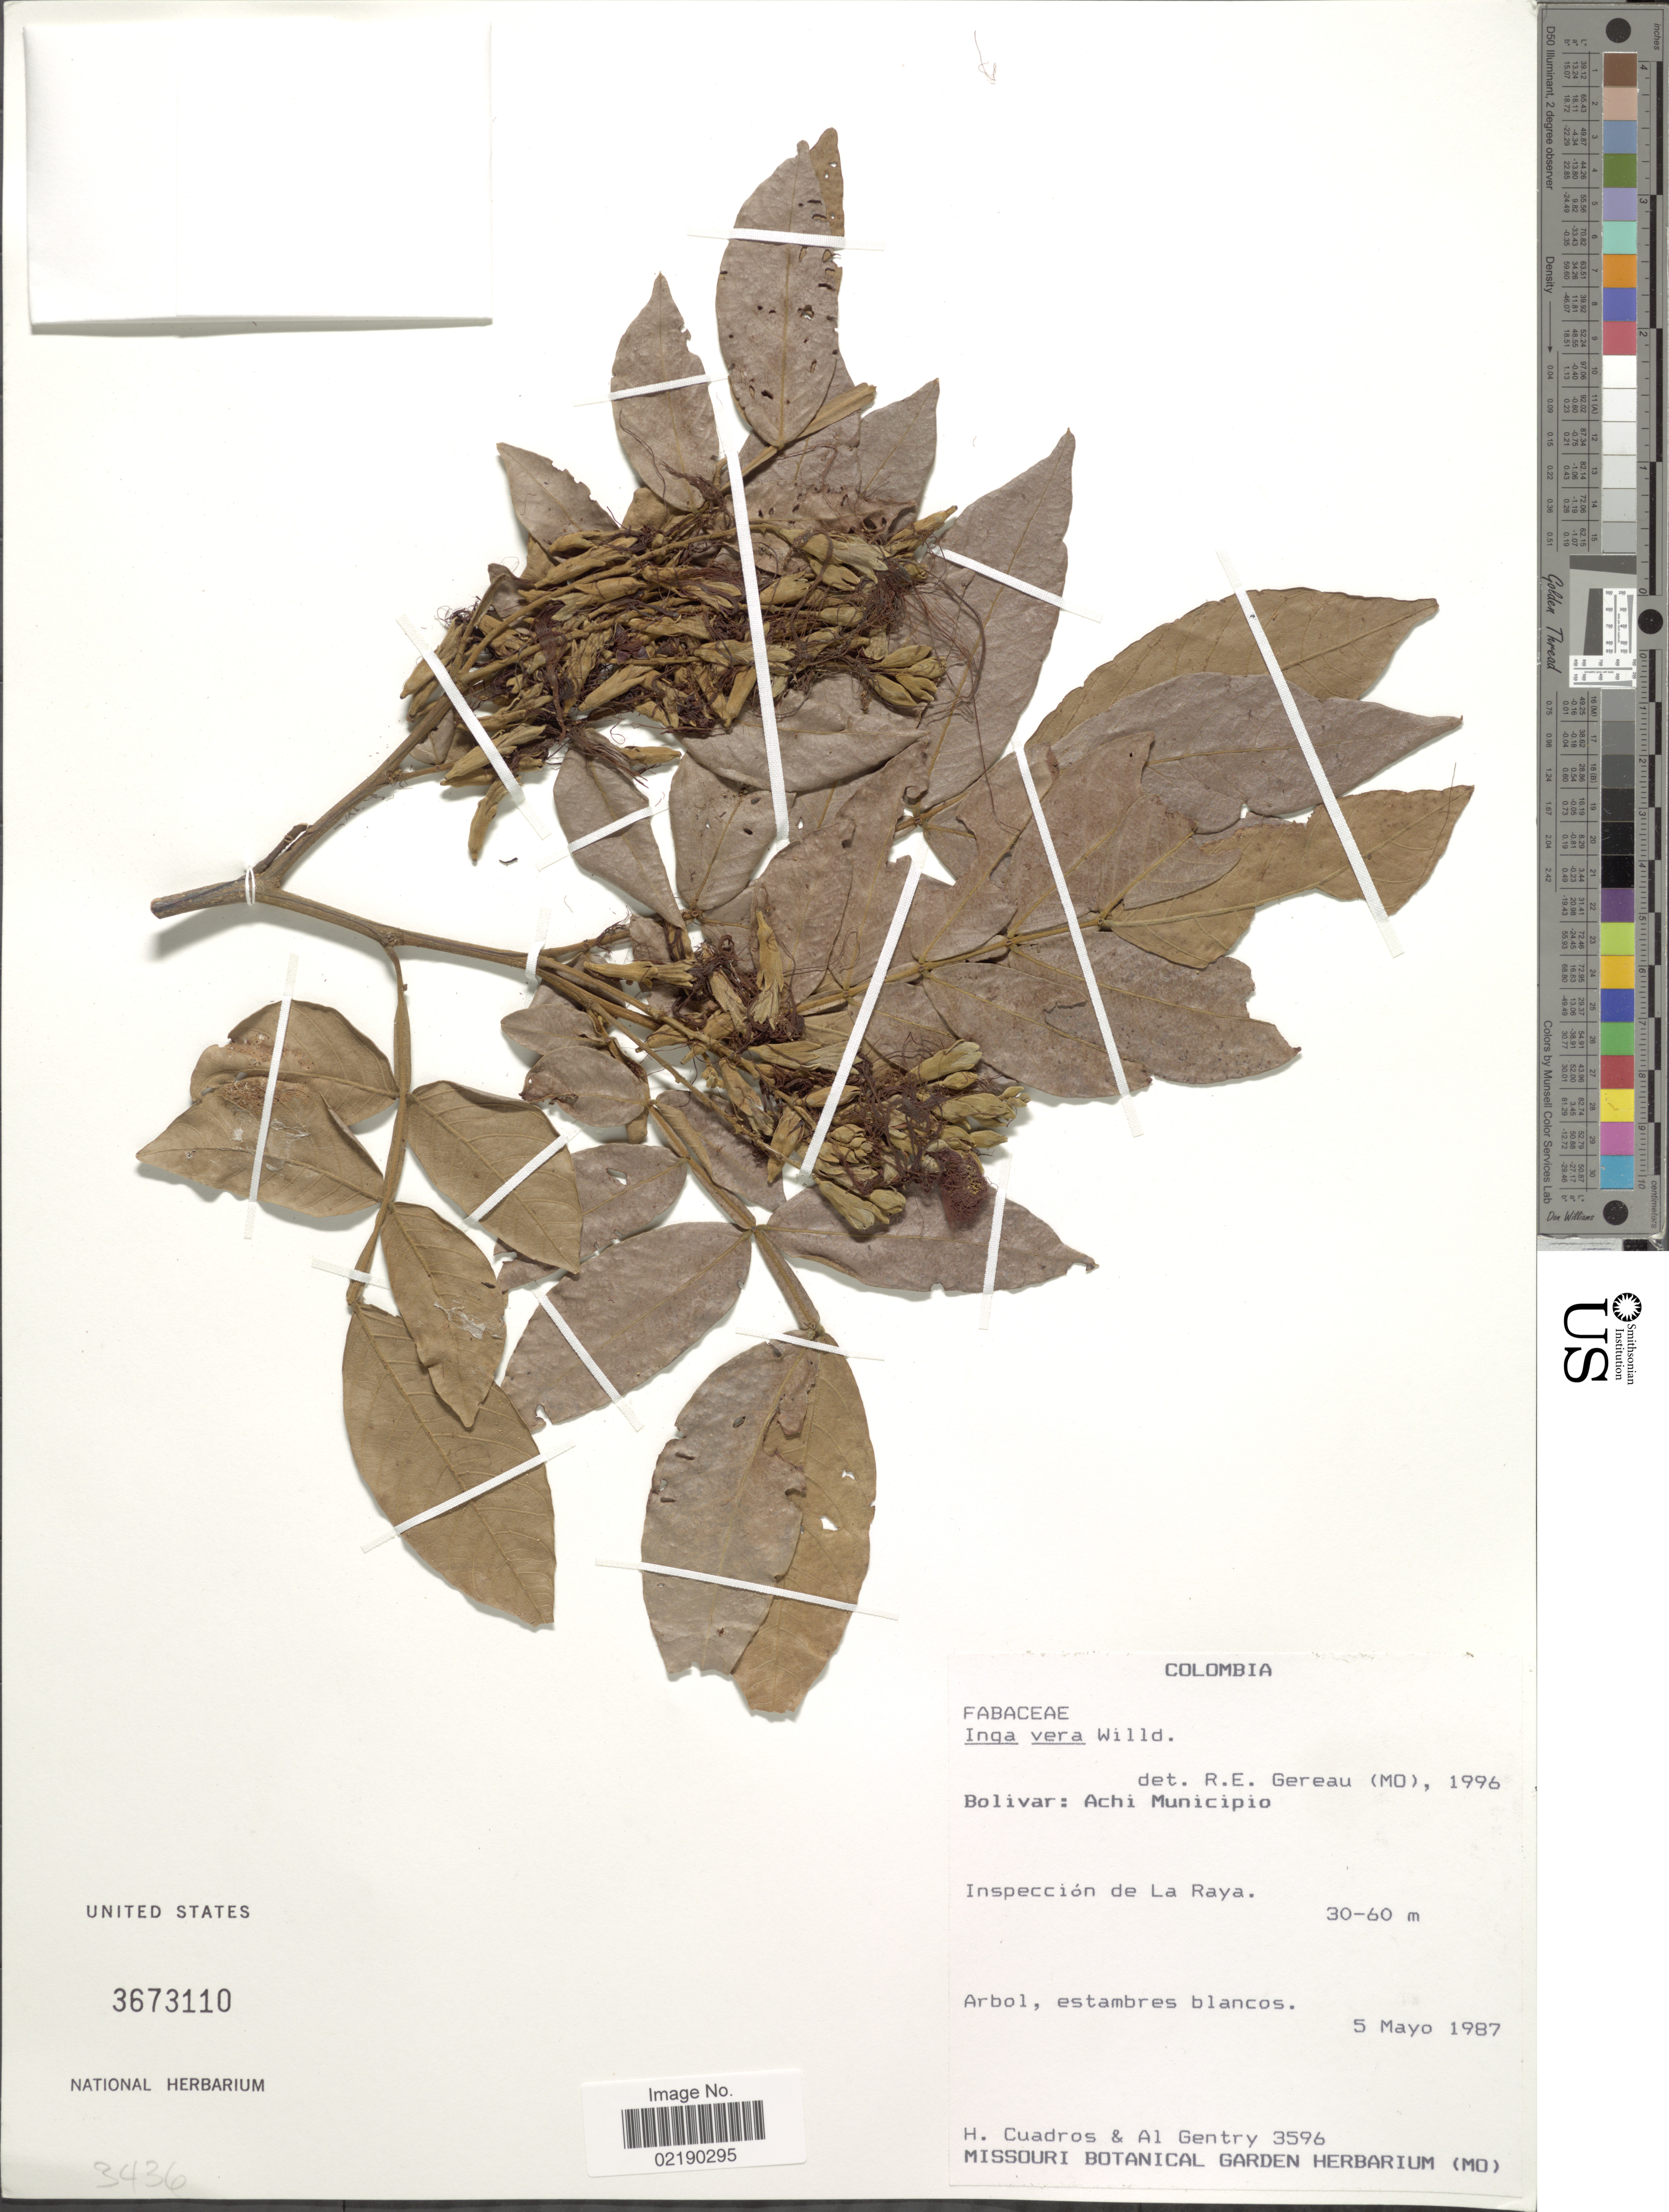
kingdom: Plantae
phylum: Tracheophyta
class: Magnoliopsida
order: Fabales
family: Fabaceae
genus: Inga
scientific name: Inga vera subsp. vera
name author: Willd.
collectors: H. Cuadros & A. H. Gentry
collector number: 3596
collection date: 1987-05-05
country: Colombia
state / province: Bolívar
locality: Achi Municipio. Inspeccion de La Raya.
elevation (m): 30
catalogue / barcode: US 3673110